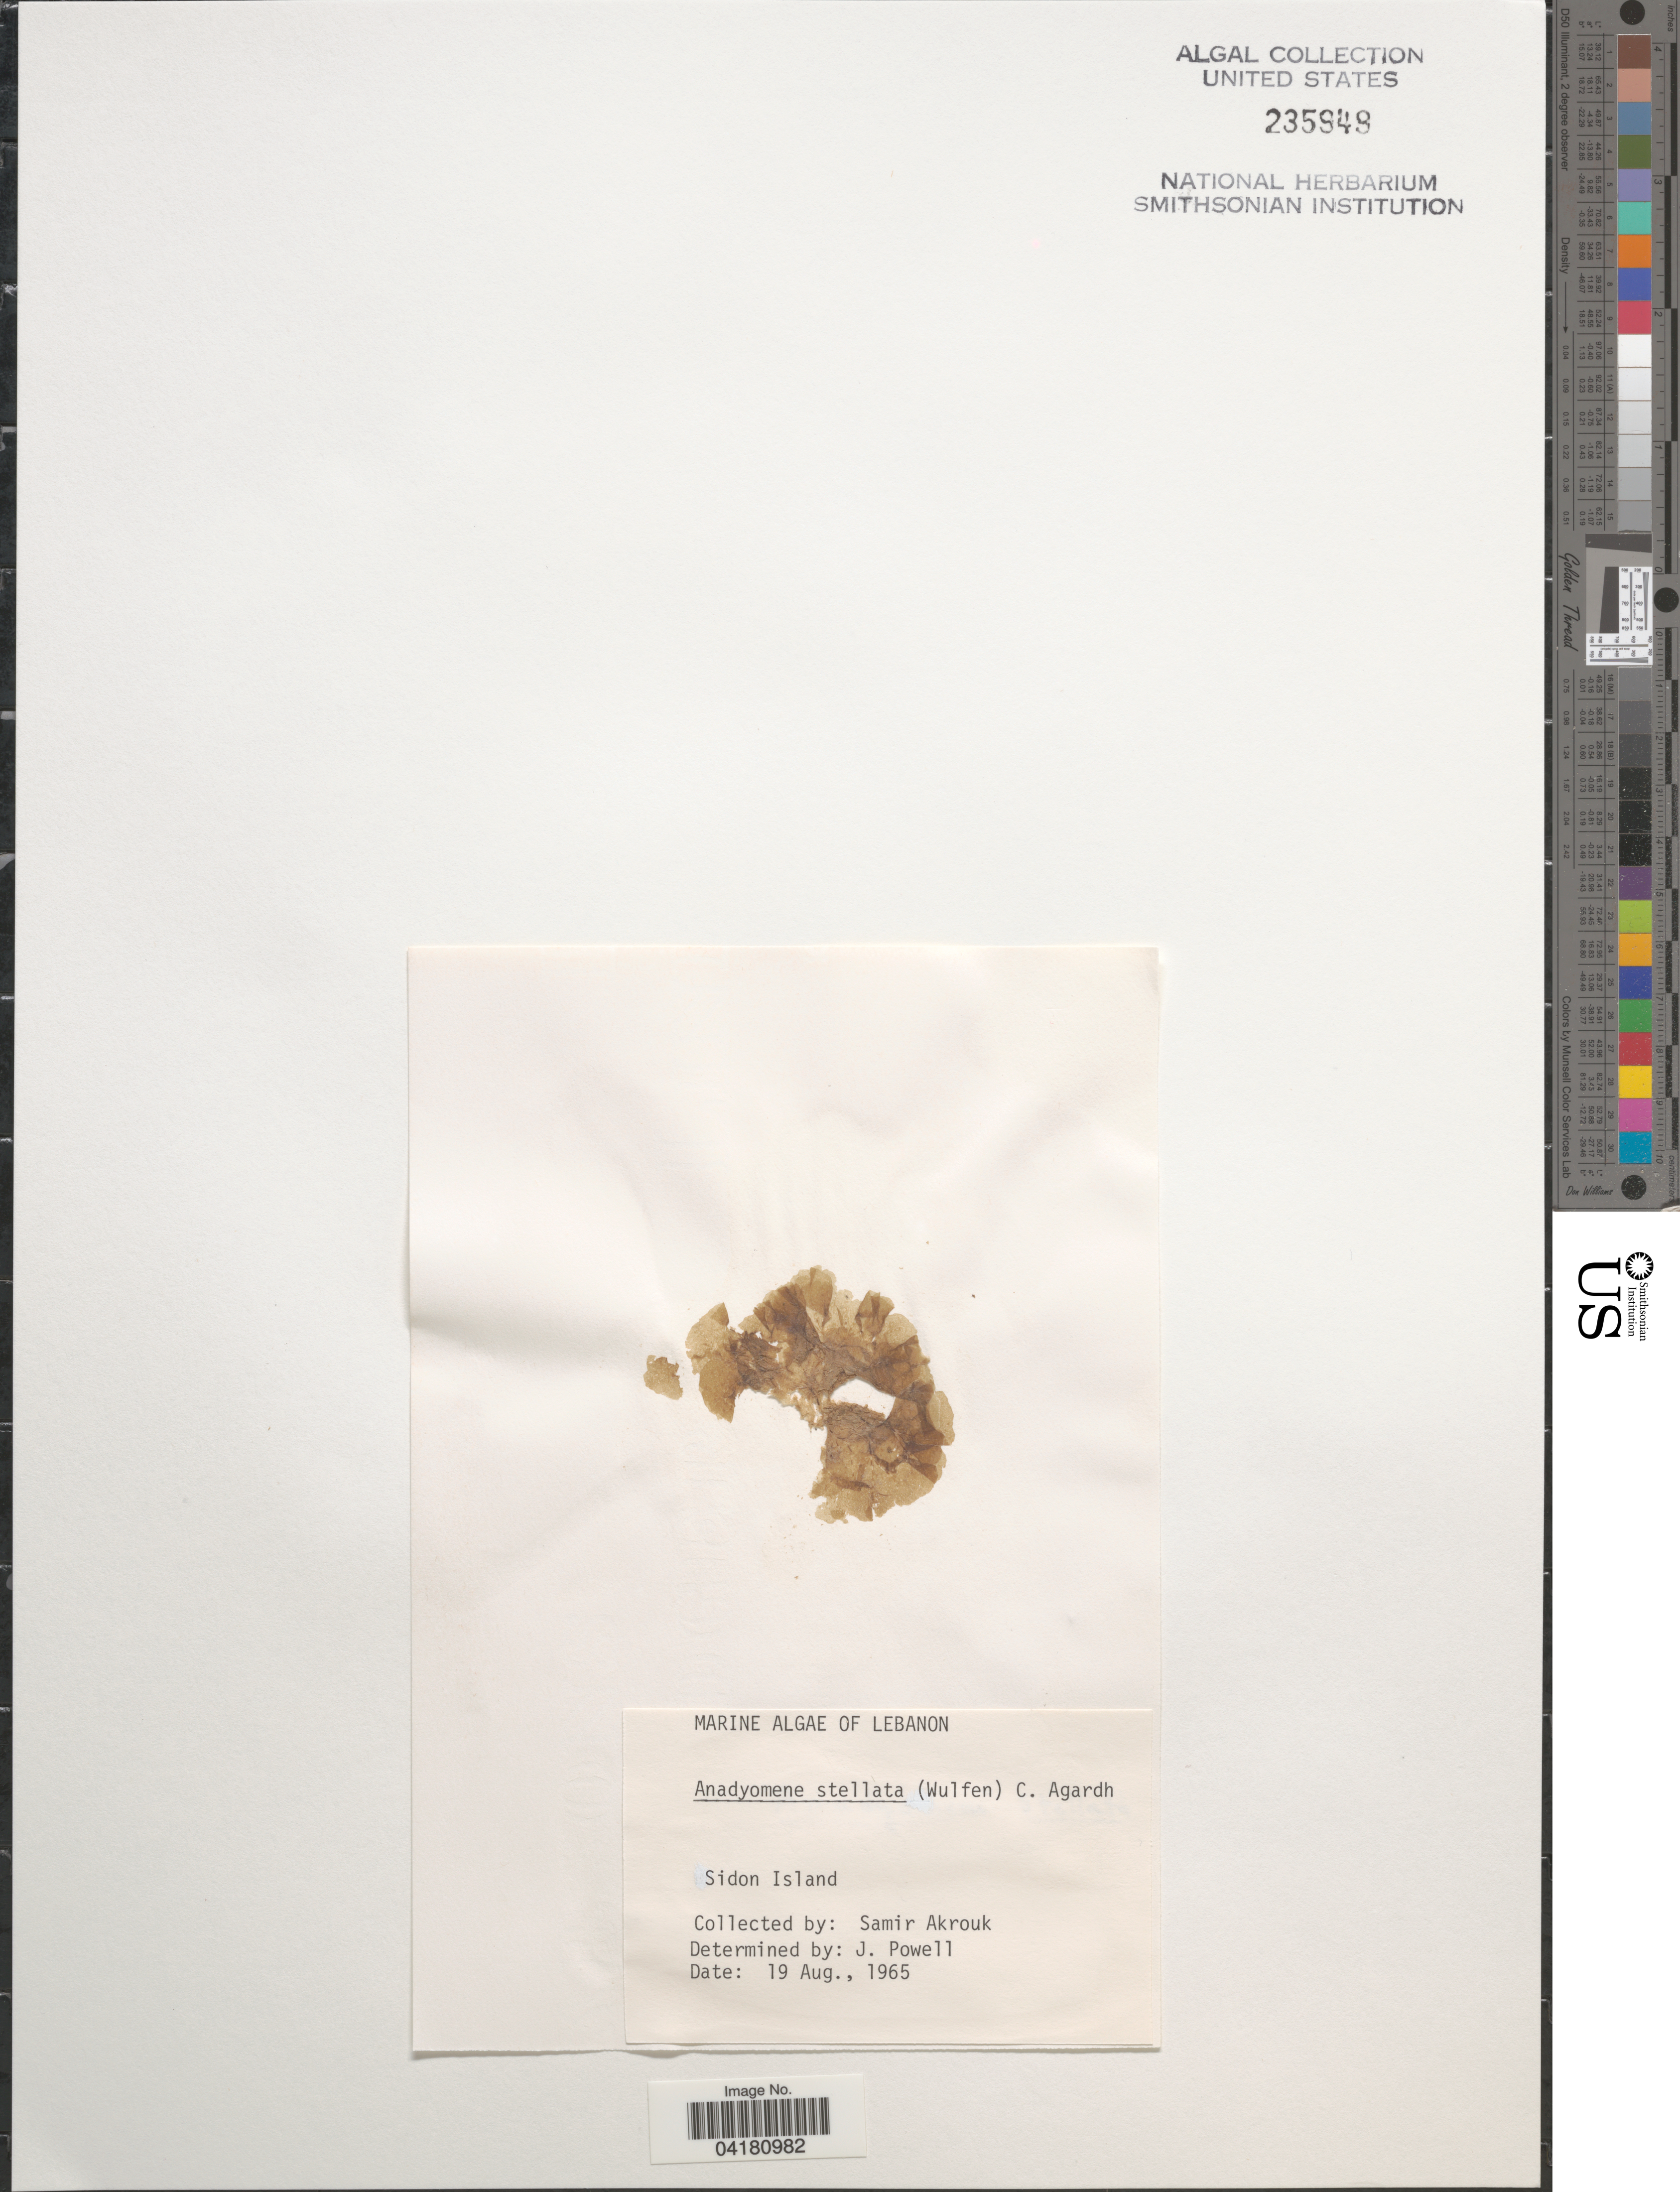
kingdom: Plantae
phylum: Chlorophyta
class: Ulvophyceae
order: Cladophorales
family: Anadyomenaceae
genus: Anadyomene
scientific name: Anadyomene stellata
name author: (Wulfen) C. Agardh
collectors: S. Akrouk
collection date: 1965-08-19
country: Lebanon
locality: Sidon Island.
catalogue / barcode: US 235949